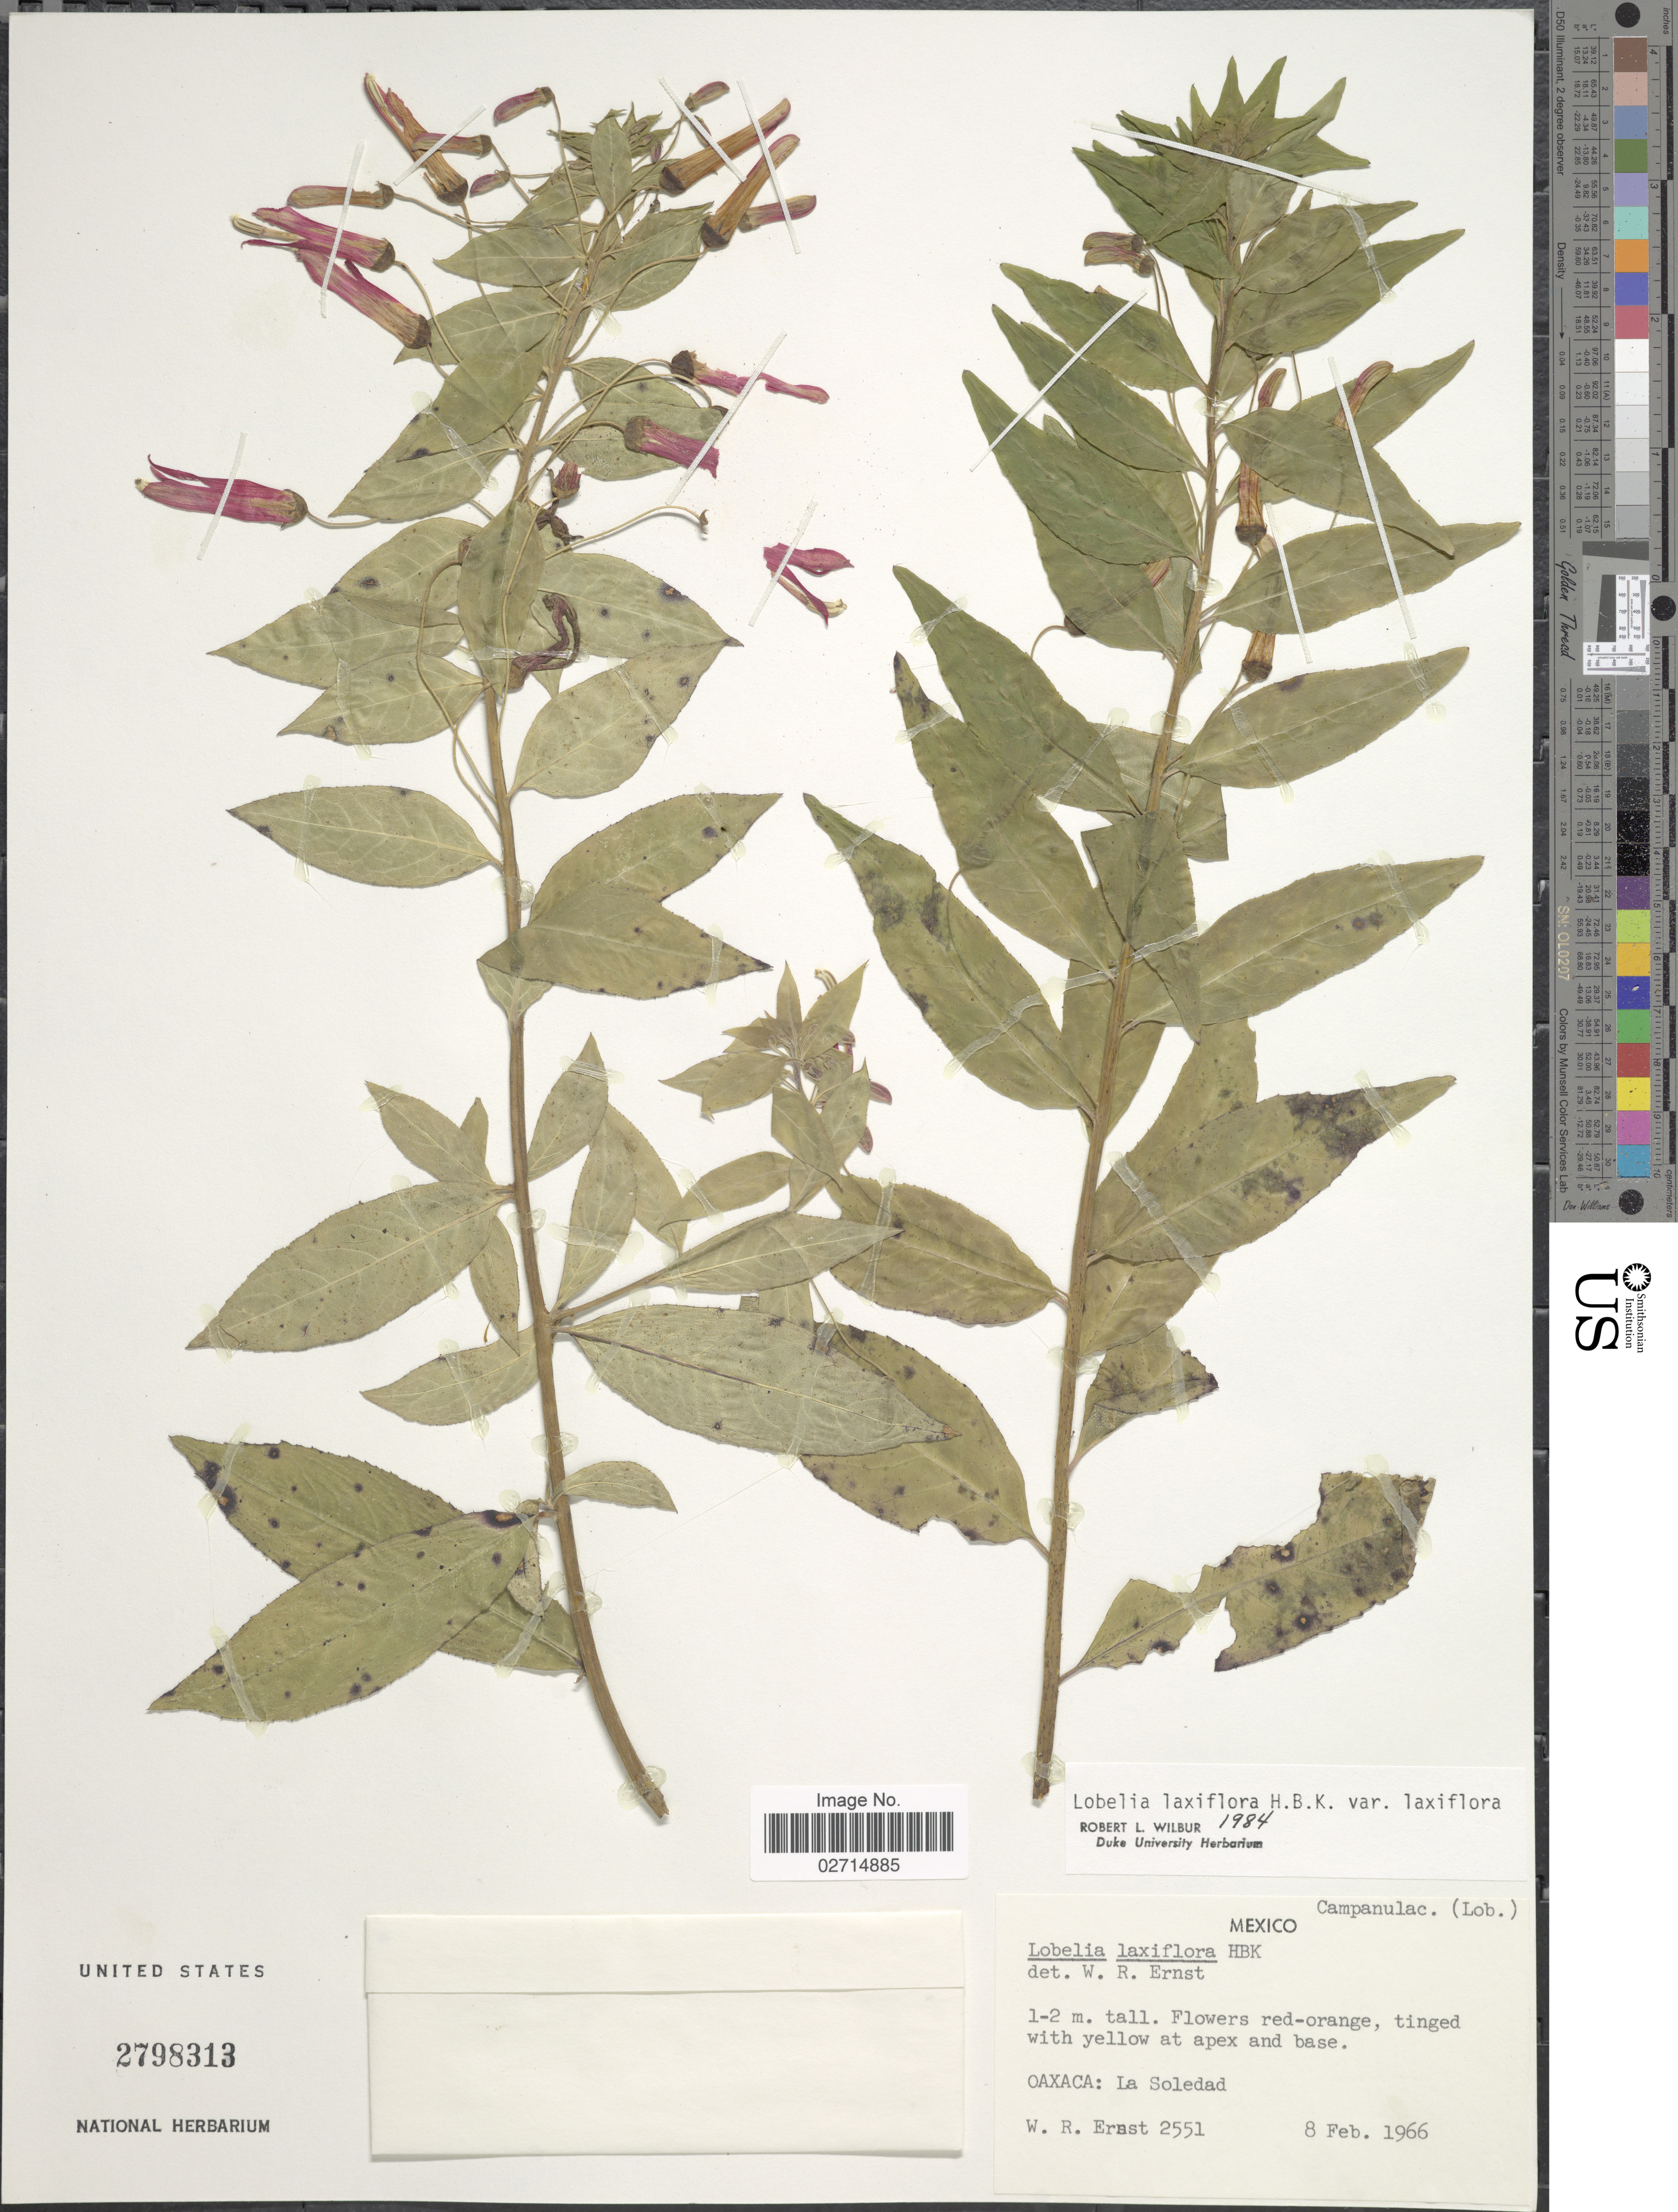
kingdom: Plantae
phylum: Tracheophyta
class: Magnoliopsida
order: Asterales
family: Campanulaceae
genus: Lobelia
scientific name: Lobelia laxiflora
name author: Kunth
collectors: W. R. Ernst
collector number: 2551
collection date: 1966-02-08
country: Mexico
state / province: Oaxaca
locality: Oaxaca: La Soledad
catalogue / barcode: US 2798313